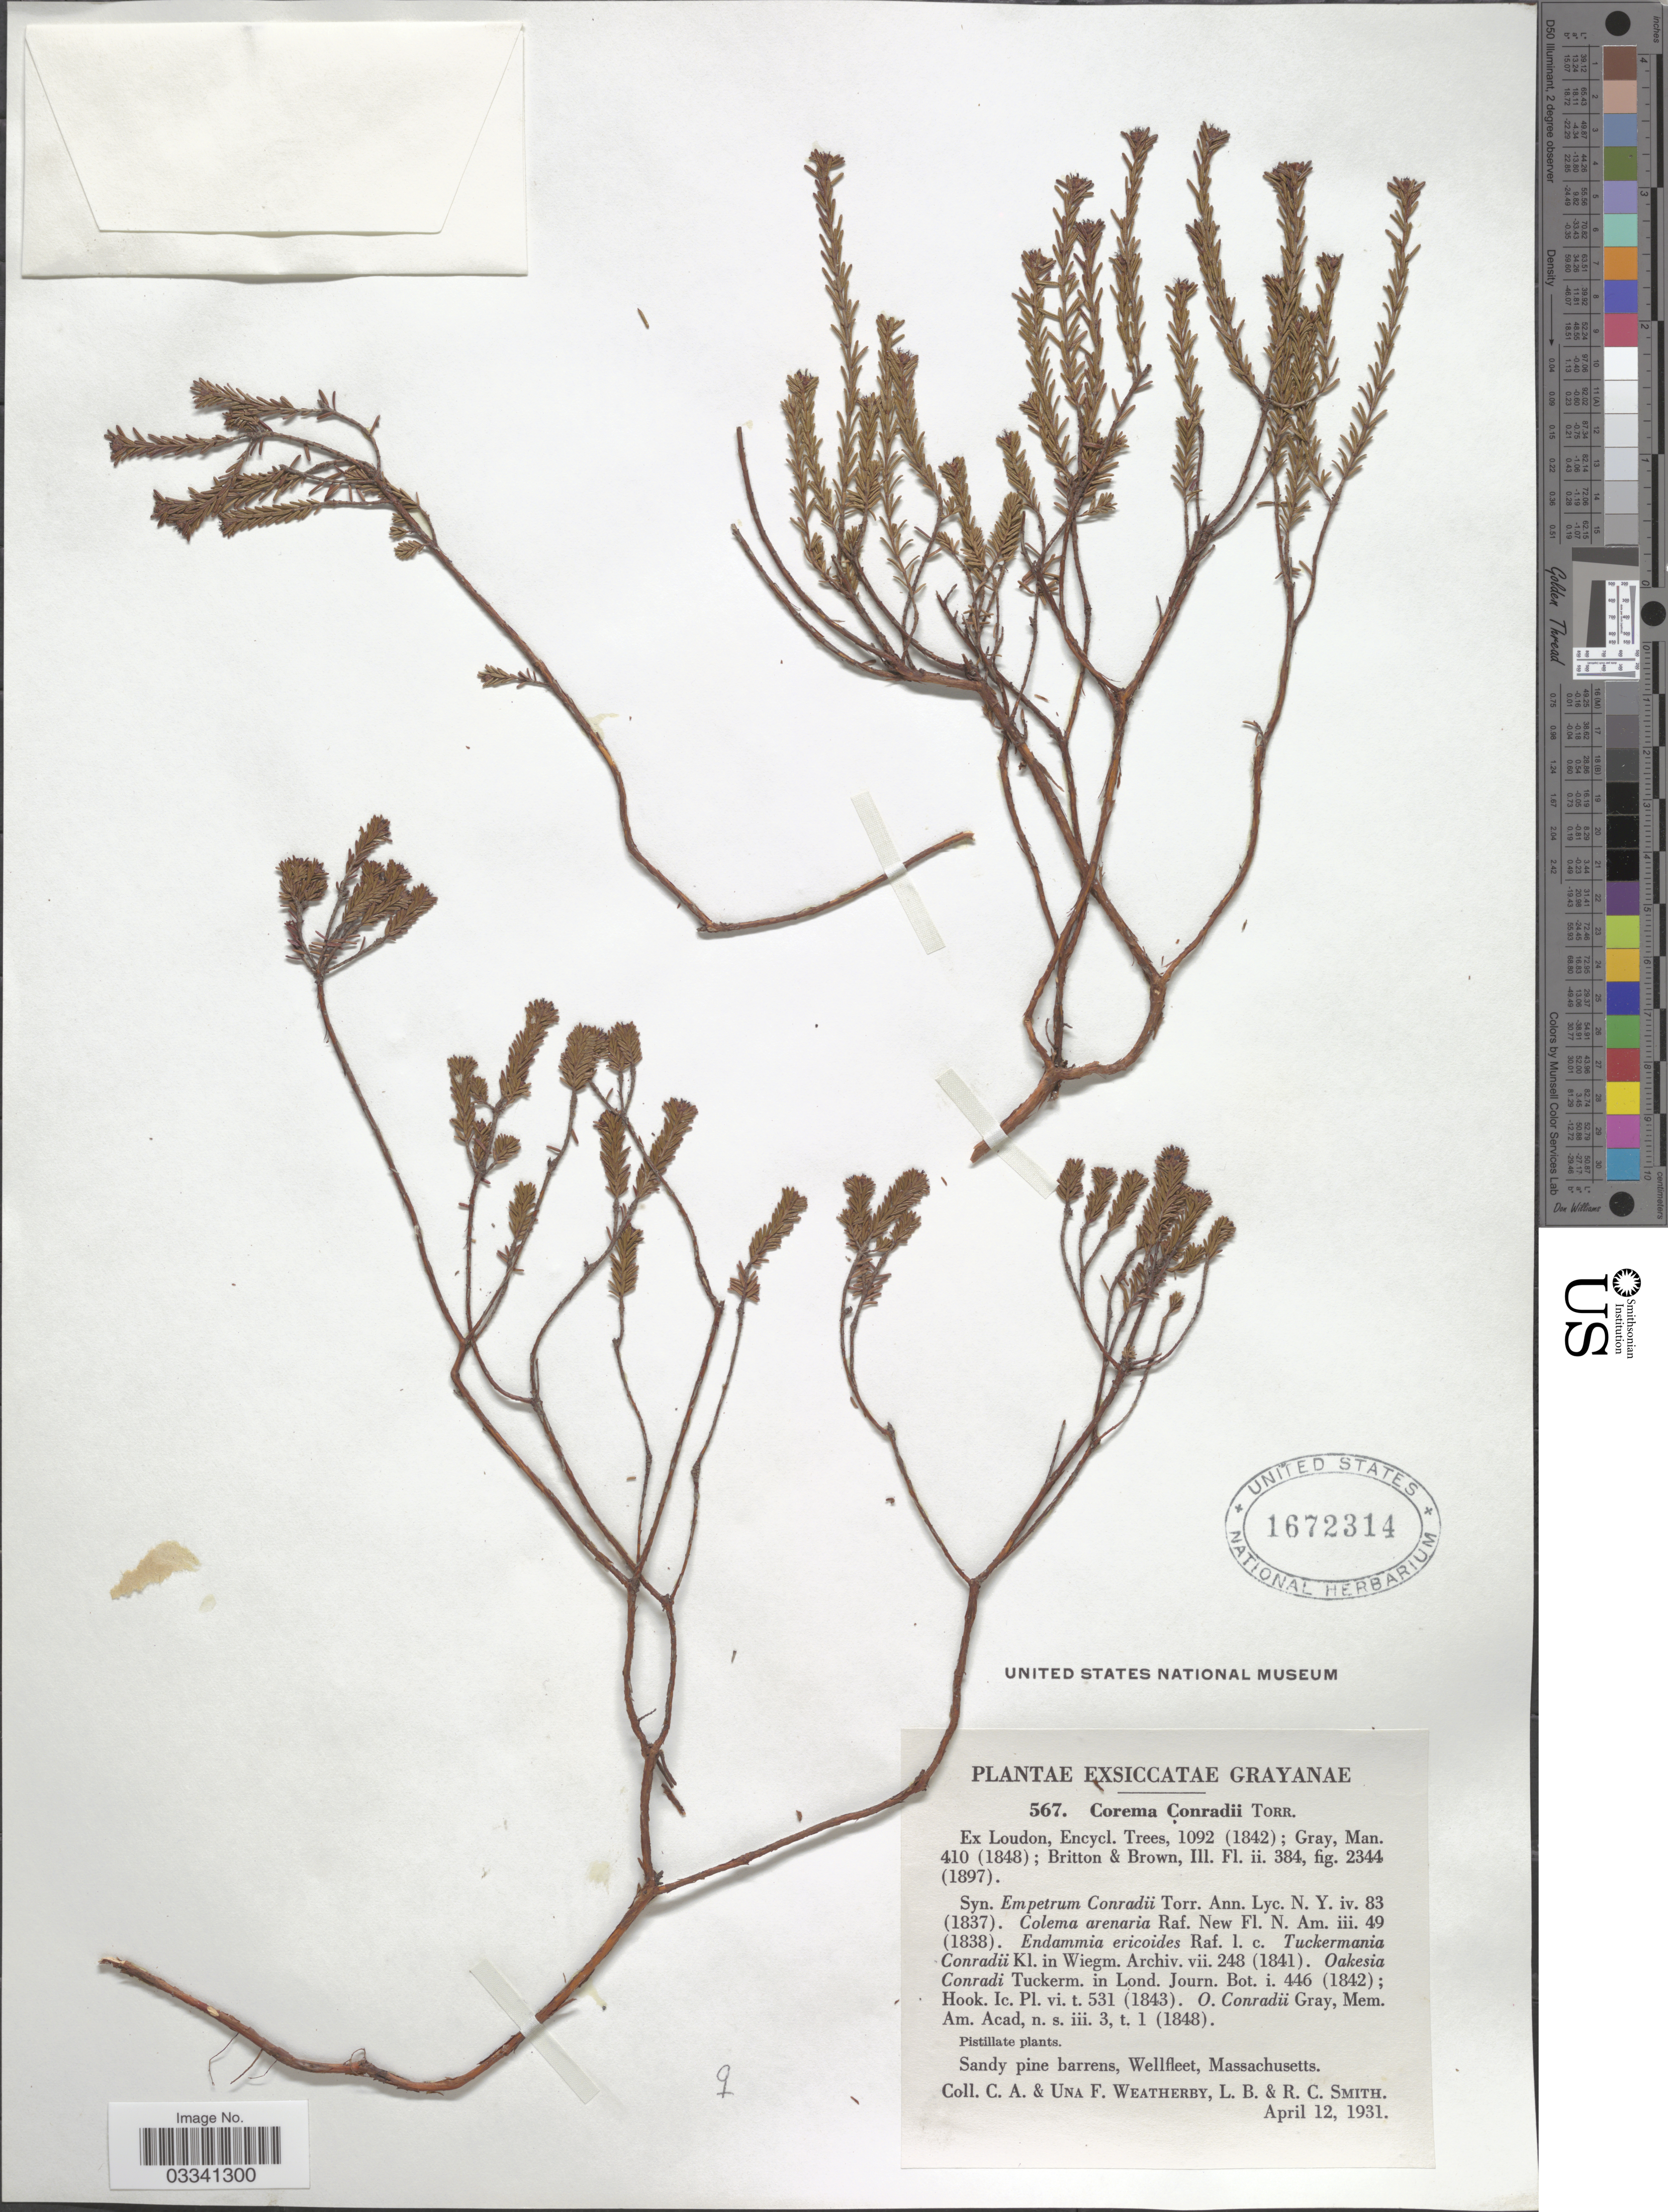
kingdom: Plantae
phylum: Tracheophyta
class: Magnoliopsida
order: Ericales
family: Ericaceae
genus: Corema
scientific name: Corema conradii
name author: Torr.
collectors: C. A. Weatherby, U. Weatherby, L. Smith & R. C. Smith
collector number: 567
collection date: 1931-04-12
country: United States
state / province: Massachusetts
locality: Grayanae. Wellfleet.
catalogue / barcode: US 1672314